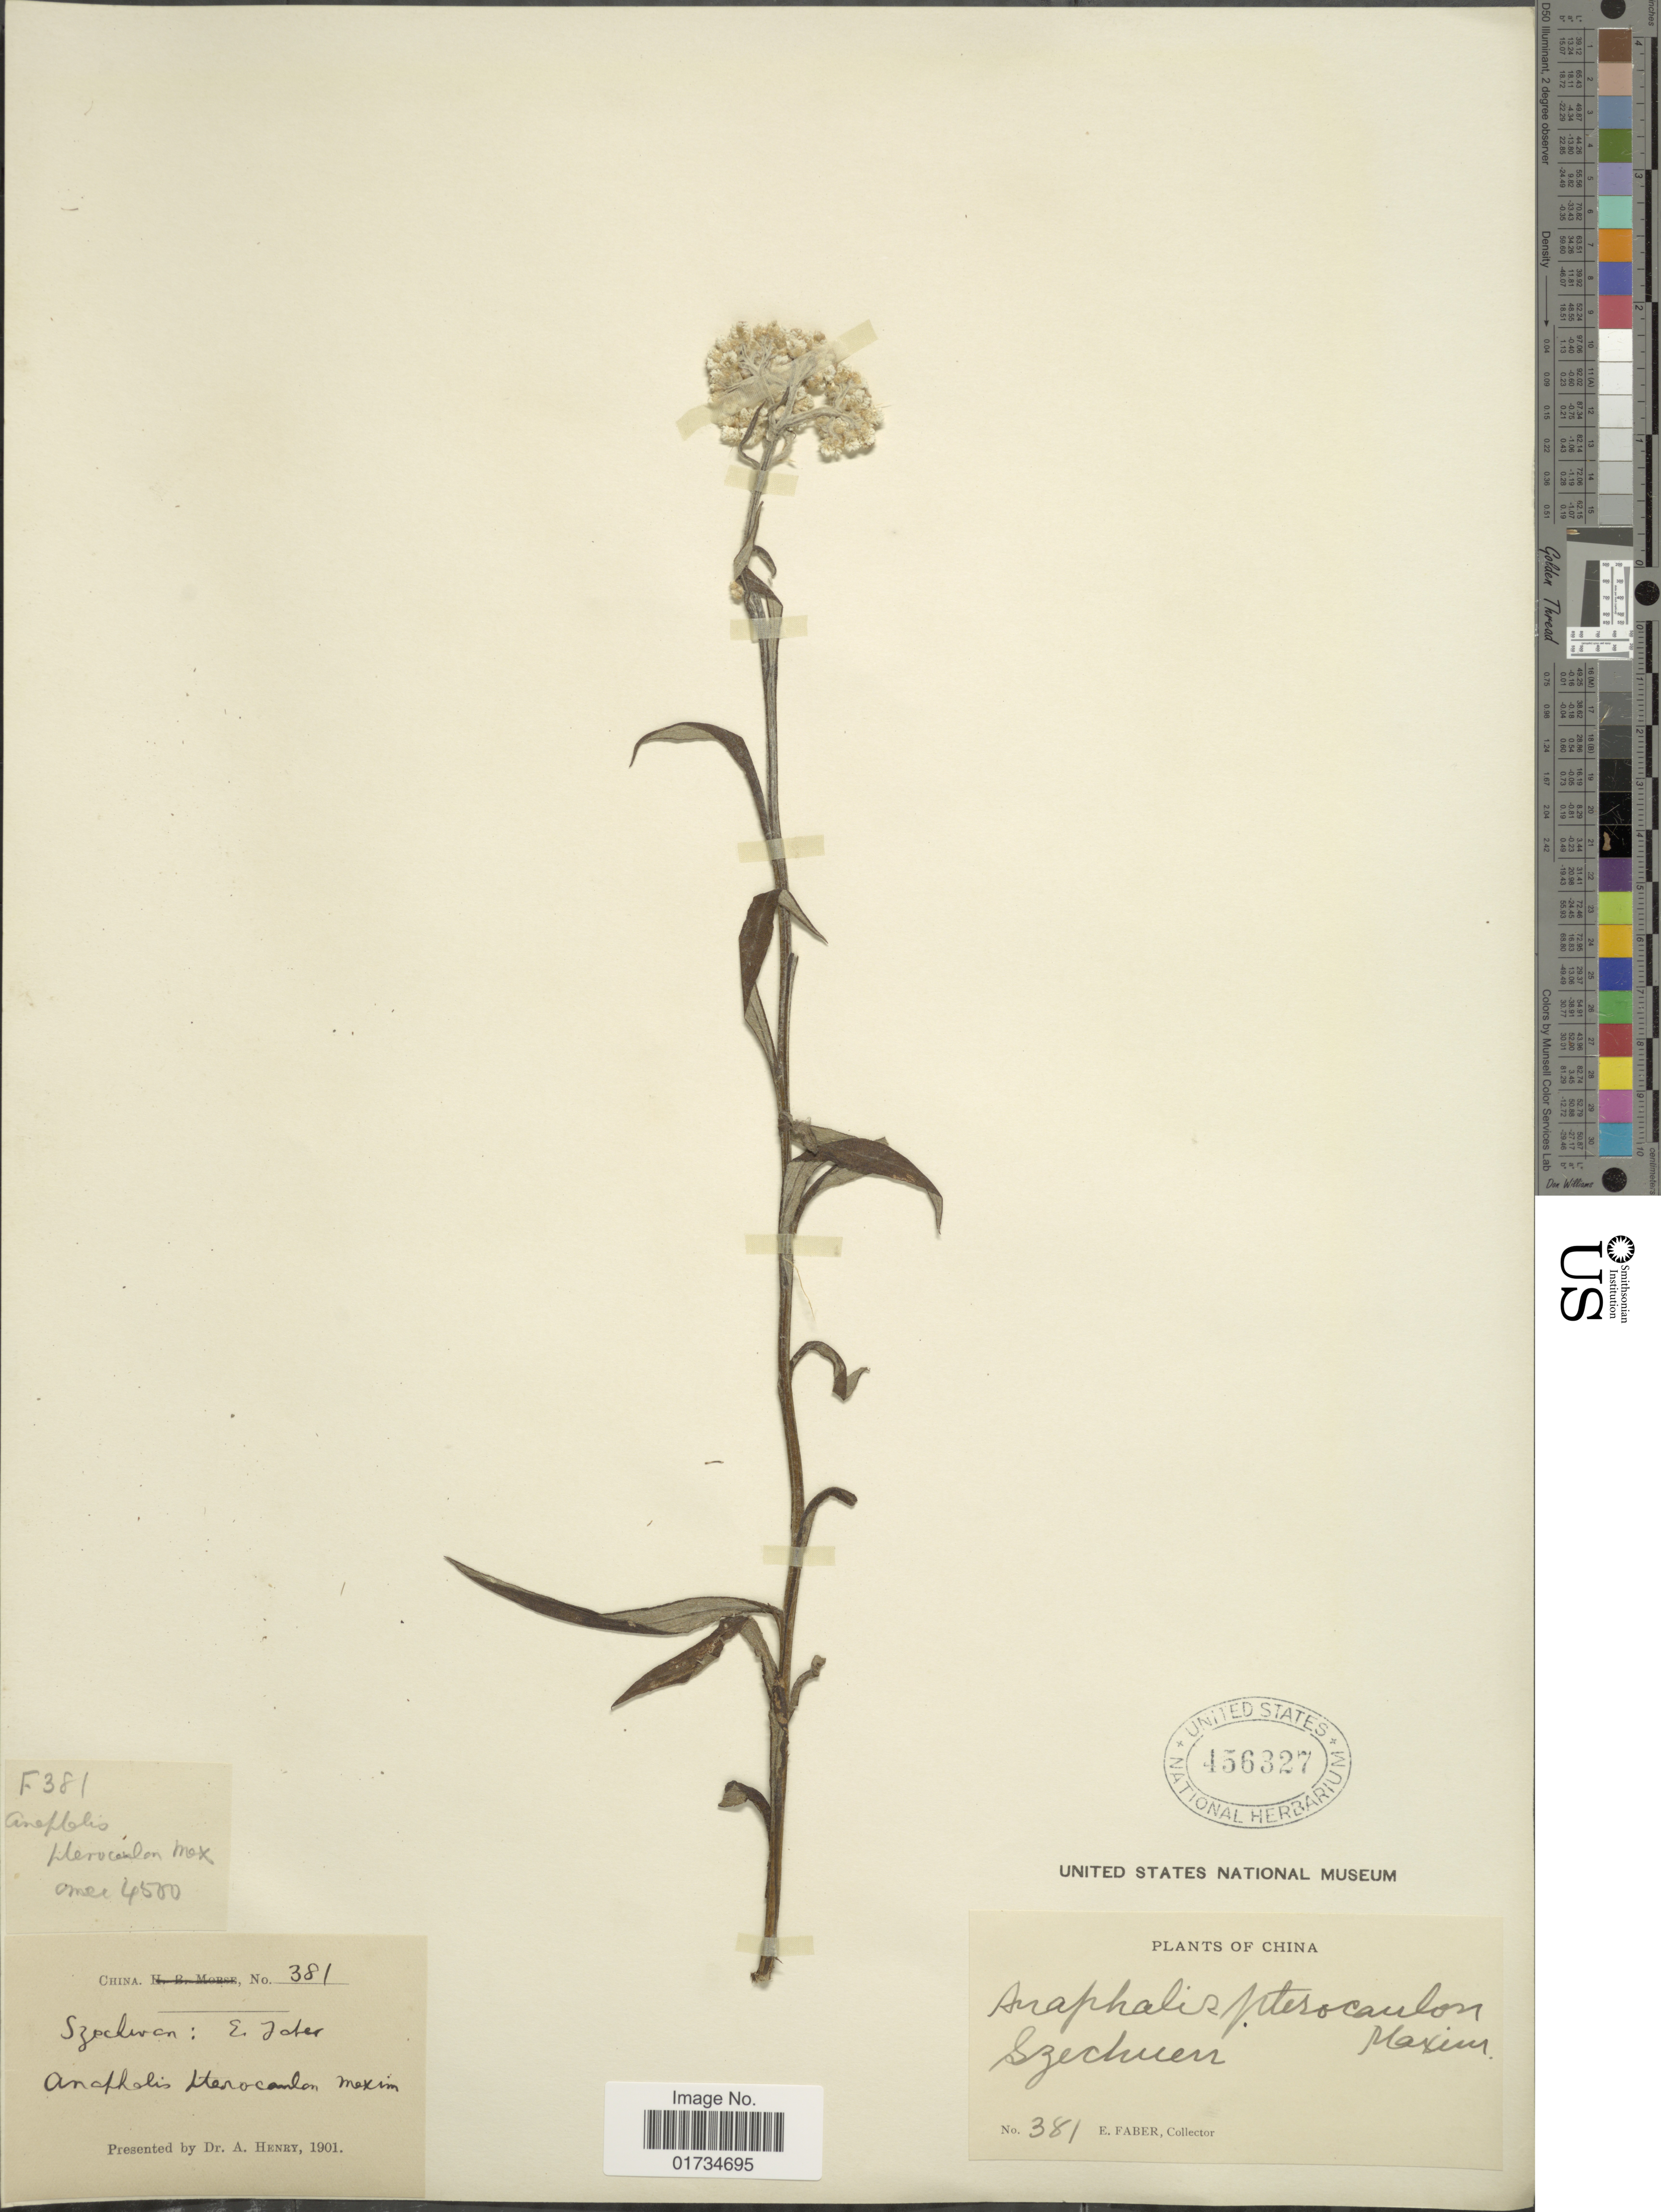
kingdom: Plantae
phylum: Tracheophyta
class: Magnoliopsida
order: Asterales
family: Asteraceae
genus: Anaphalis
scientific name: Anaphalis pterocaulon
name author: Maxim.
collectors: E. Faber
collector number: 381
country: China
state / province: Sichuan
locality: Yunnan. Szechuan. E. Jater.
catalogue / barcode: US 45327